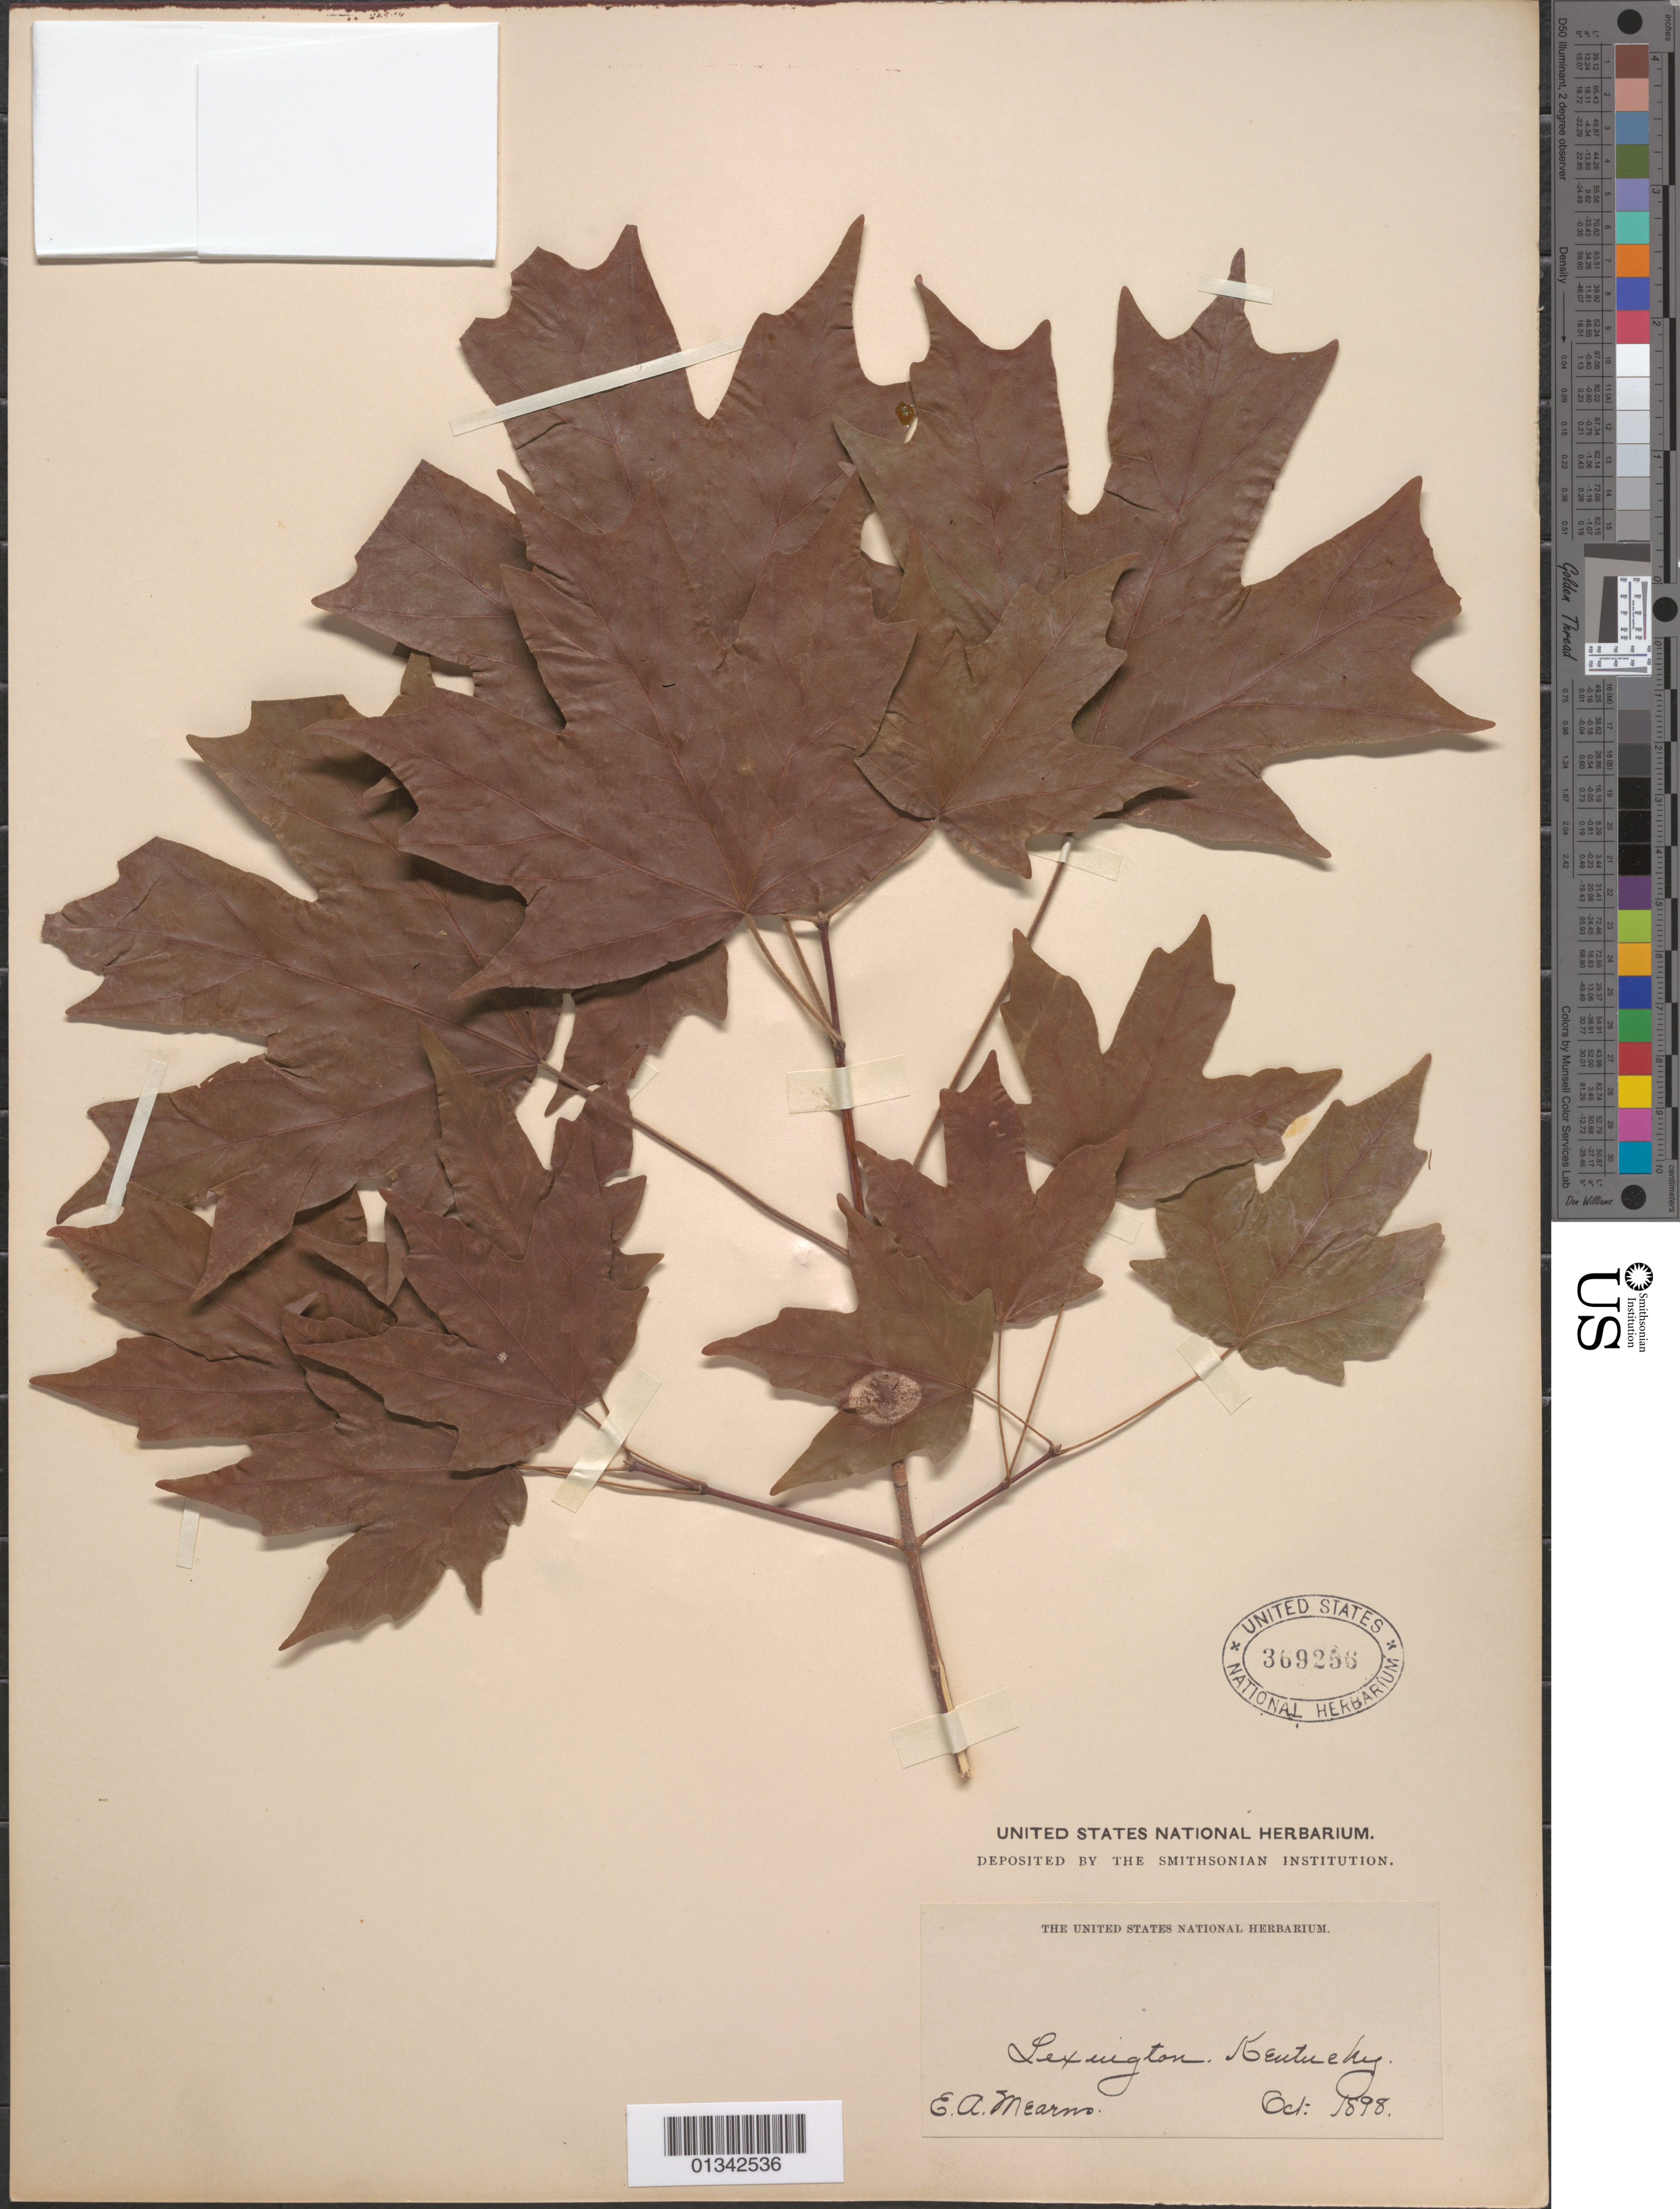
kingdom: Plantae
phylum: Tracheophyta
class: Magnoliopsida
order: Sapindales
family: Sapindaceae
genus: Acer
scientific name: Acer saccharum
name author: Marshall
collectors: E. A. Mearns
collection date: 1898-10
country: United States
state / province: Kentucky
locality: Lexington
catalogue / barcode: US 369256